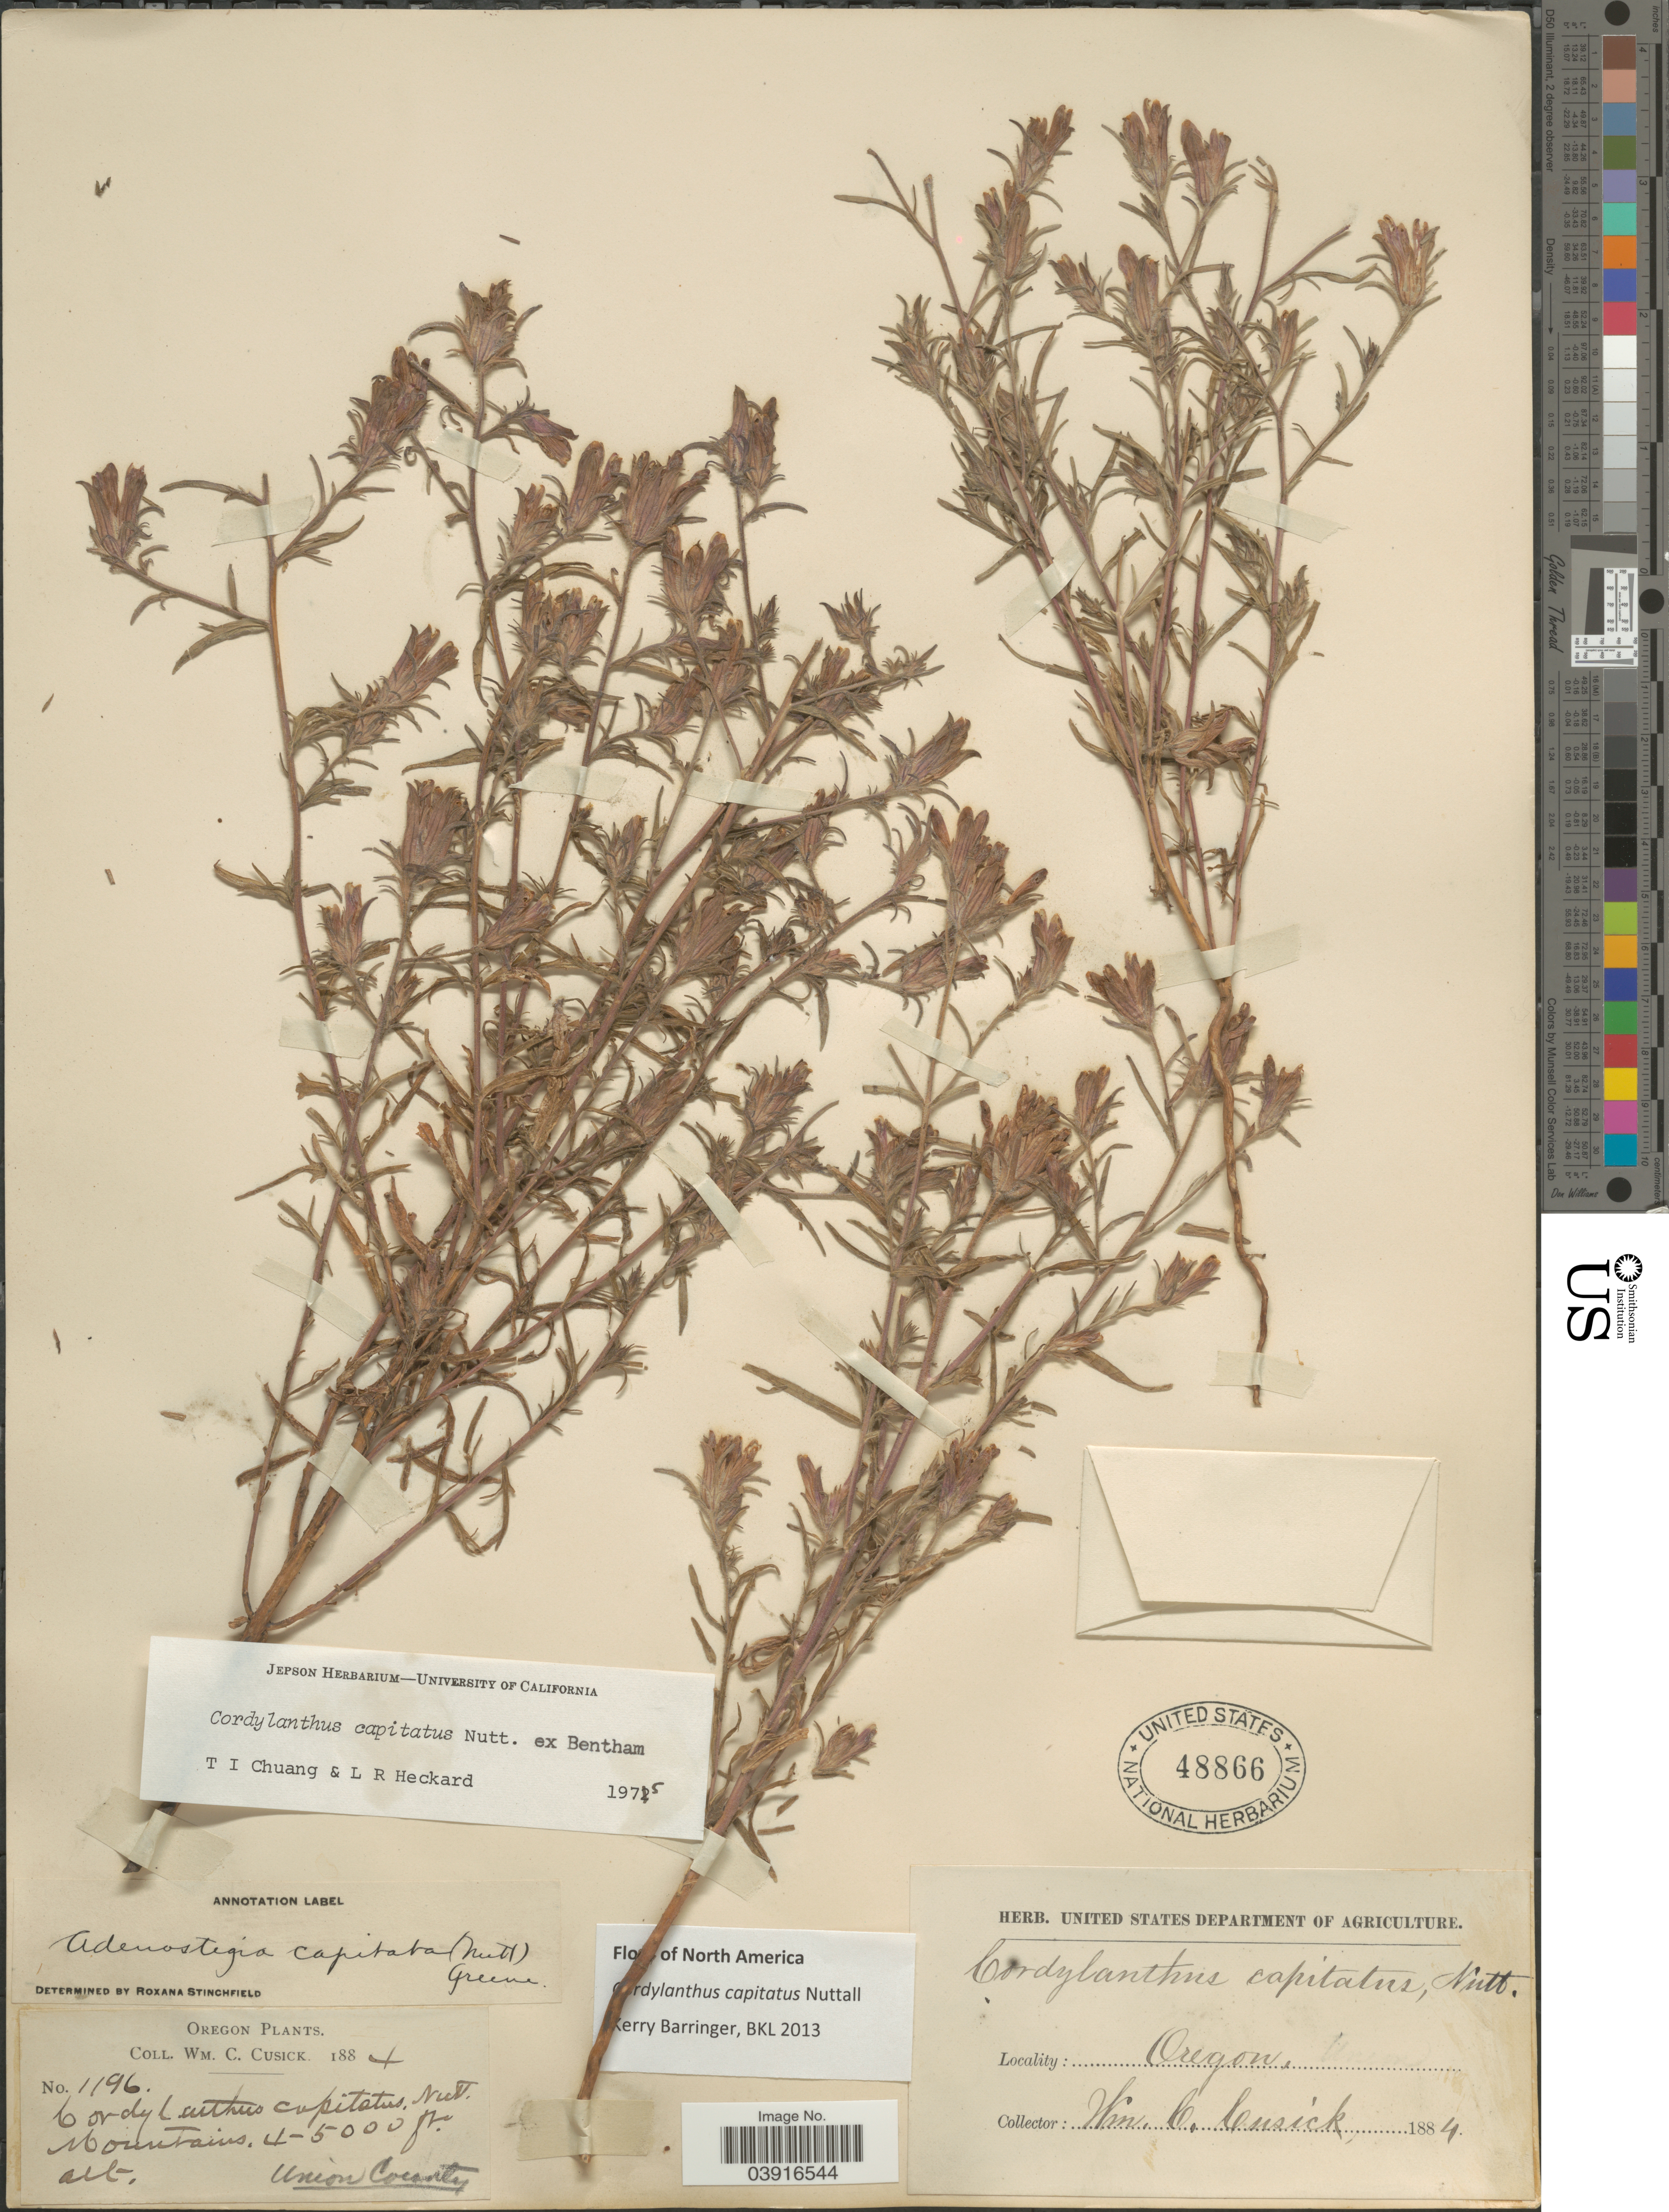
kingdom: Plantae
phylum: Tracheophyta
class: Magnoliopsida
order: Lamiales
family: Orobanchaceae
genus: Cordylanthus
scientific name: Cordylanthus capitatus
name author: Nutt. ex Benth.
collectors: W. C. Cusick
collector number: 1196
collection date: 1884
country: United States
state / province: Oregon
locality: Mountains. Union County.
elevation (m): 1219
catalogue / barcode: US 48866